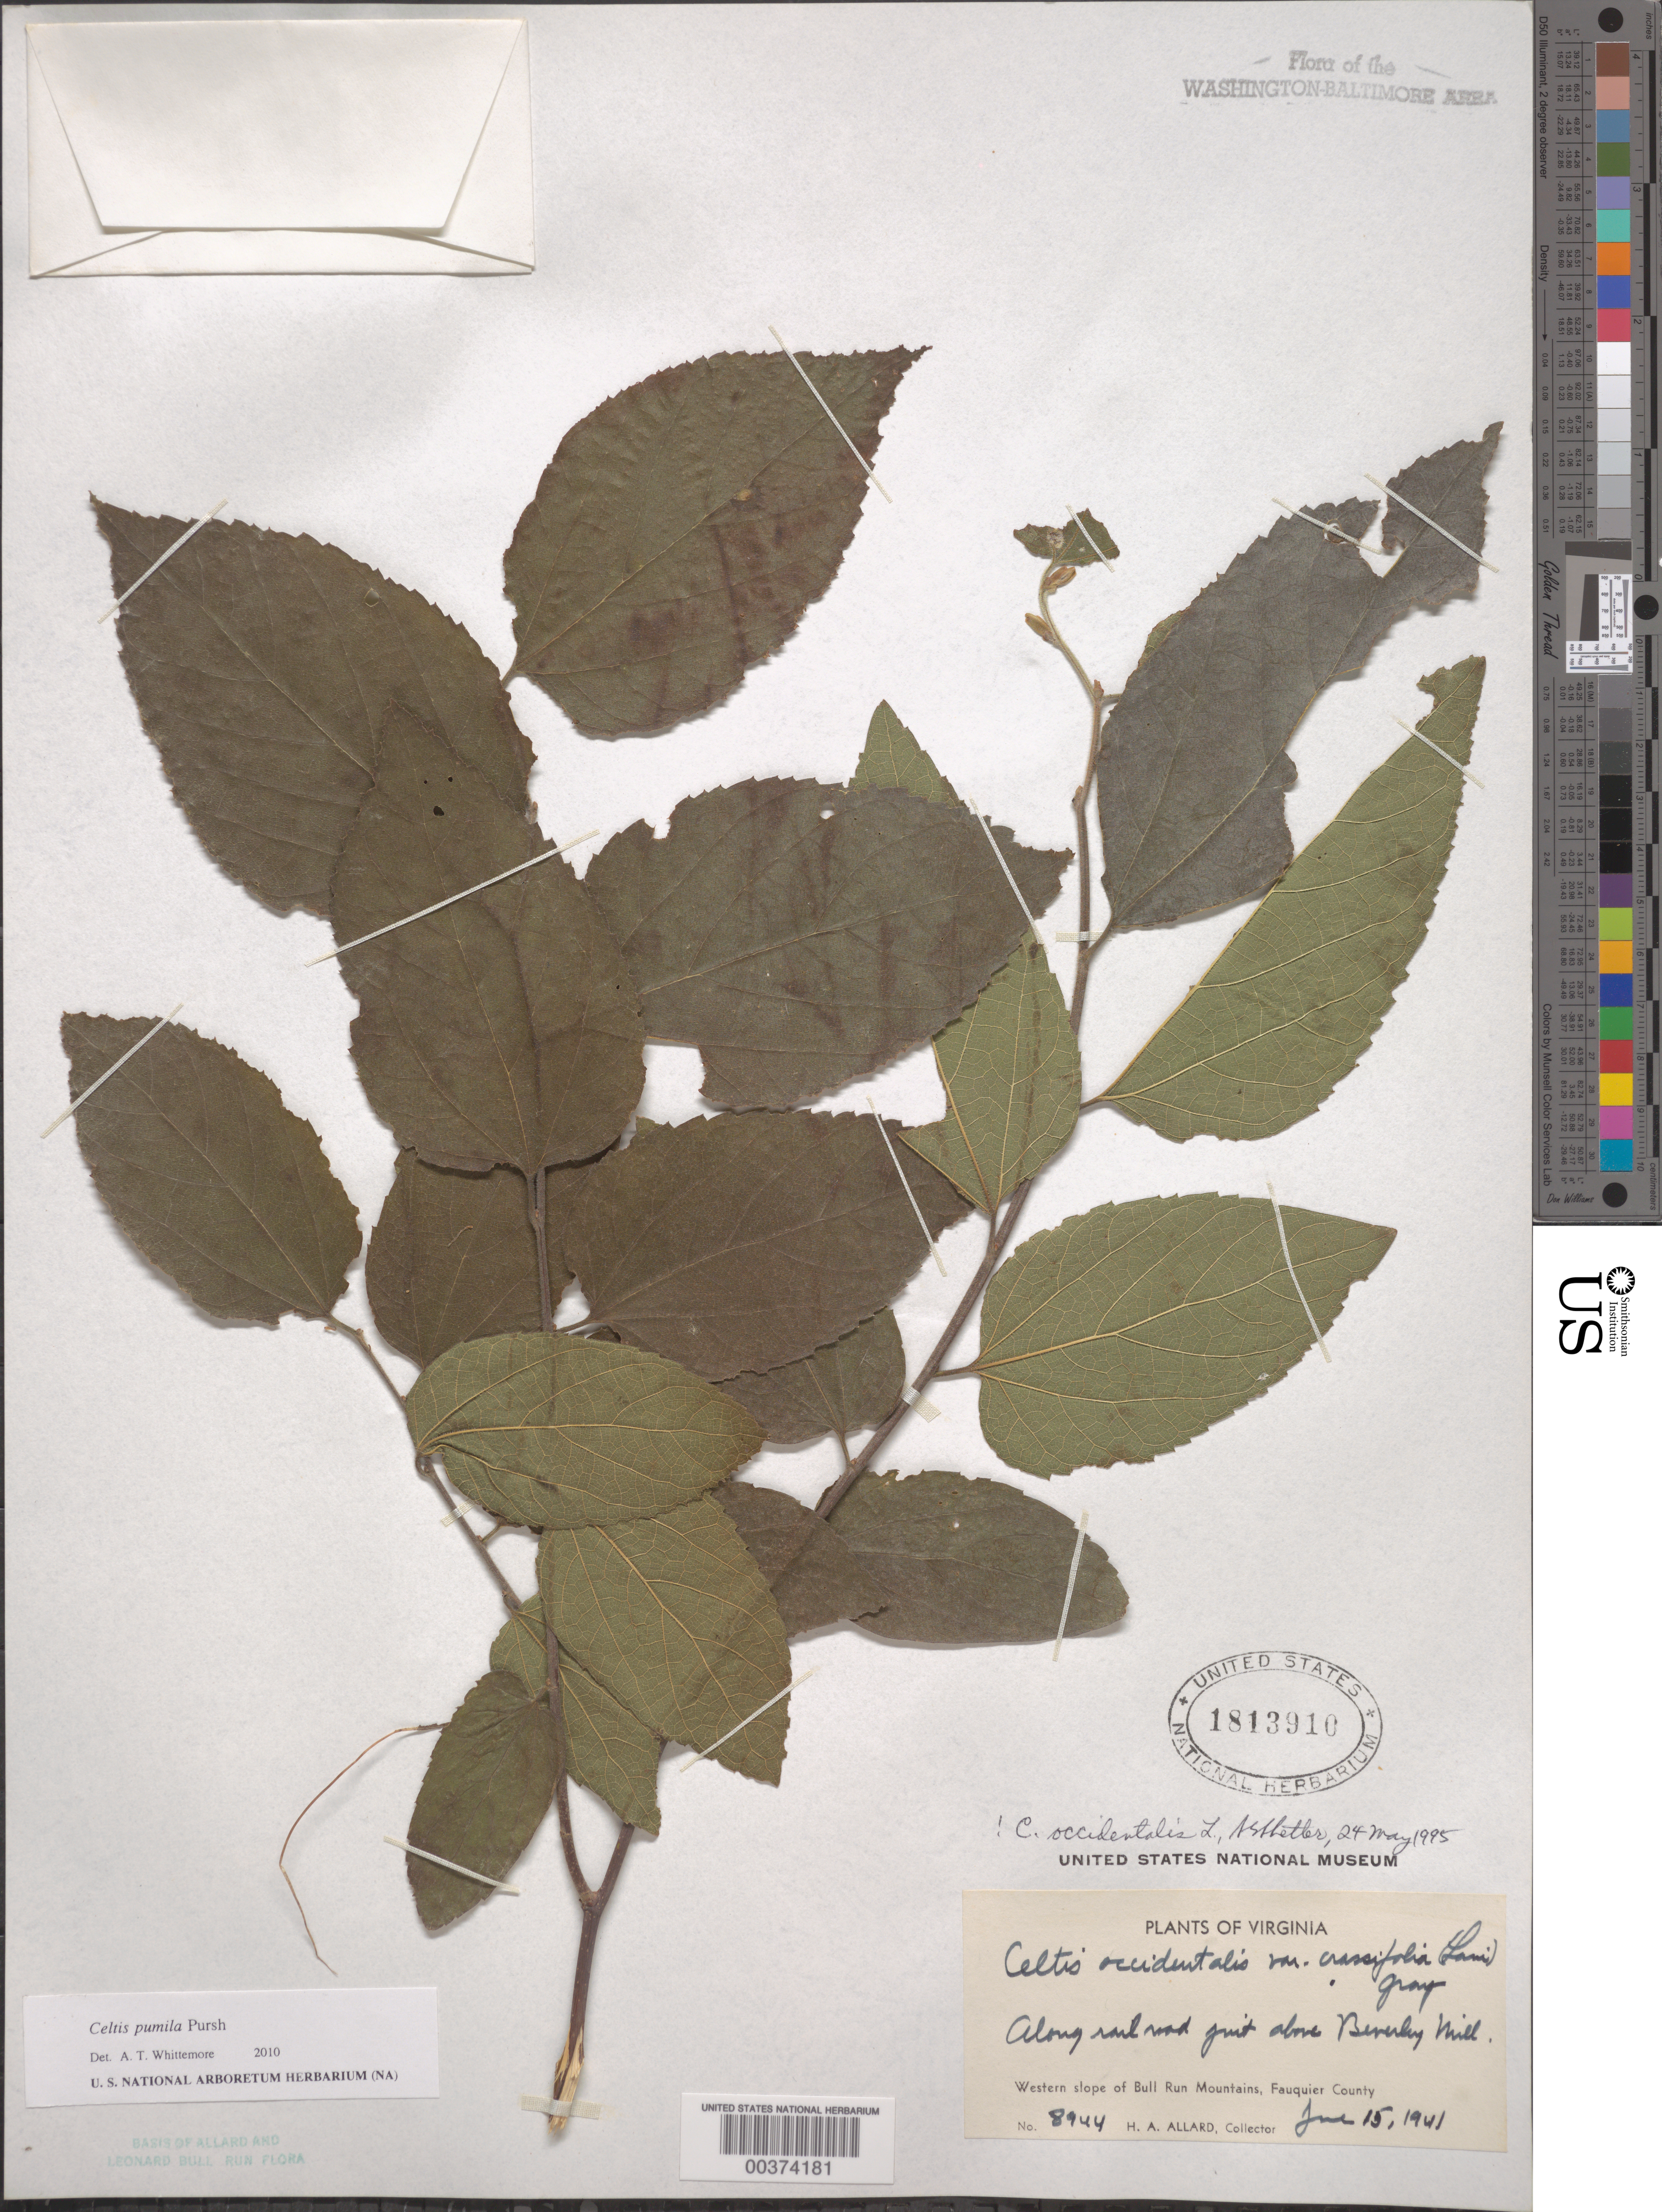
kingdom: Plantae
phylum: Tracheophyta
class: Magnoliopsida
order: Rosales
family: Cannabaceae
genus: Celtis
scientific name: Celtis pumila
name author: Pursh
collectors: H. A. Allard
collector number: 8944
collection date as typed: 15 Jun 1941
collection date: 1941-06-15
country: United States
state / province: Virginia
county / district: Fauquier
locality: Above Beverley Mill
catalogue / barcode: US 1813910